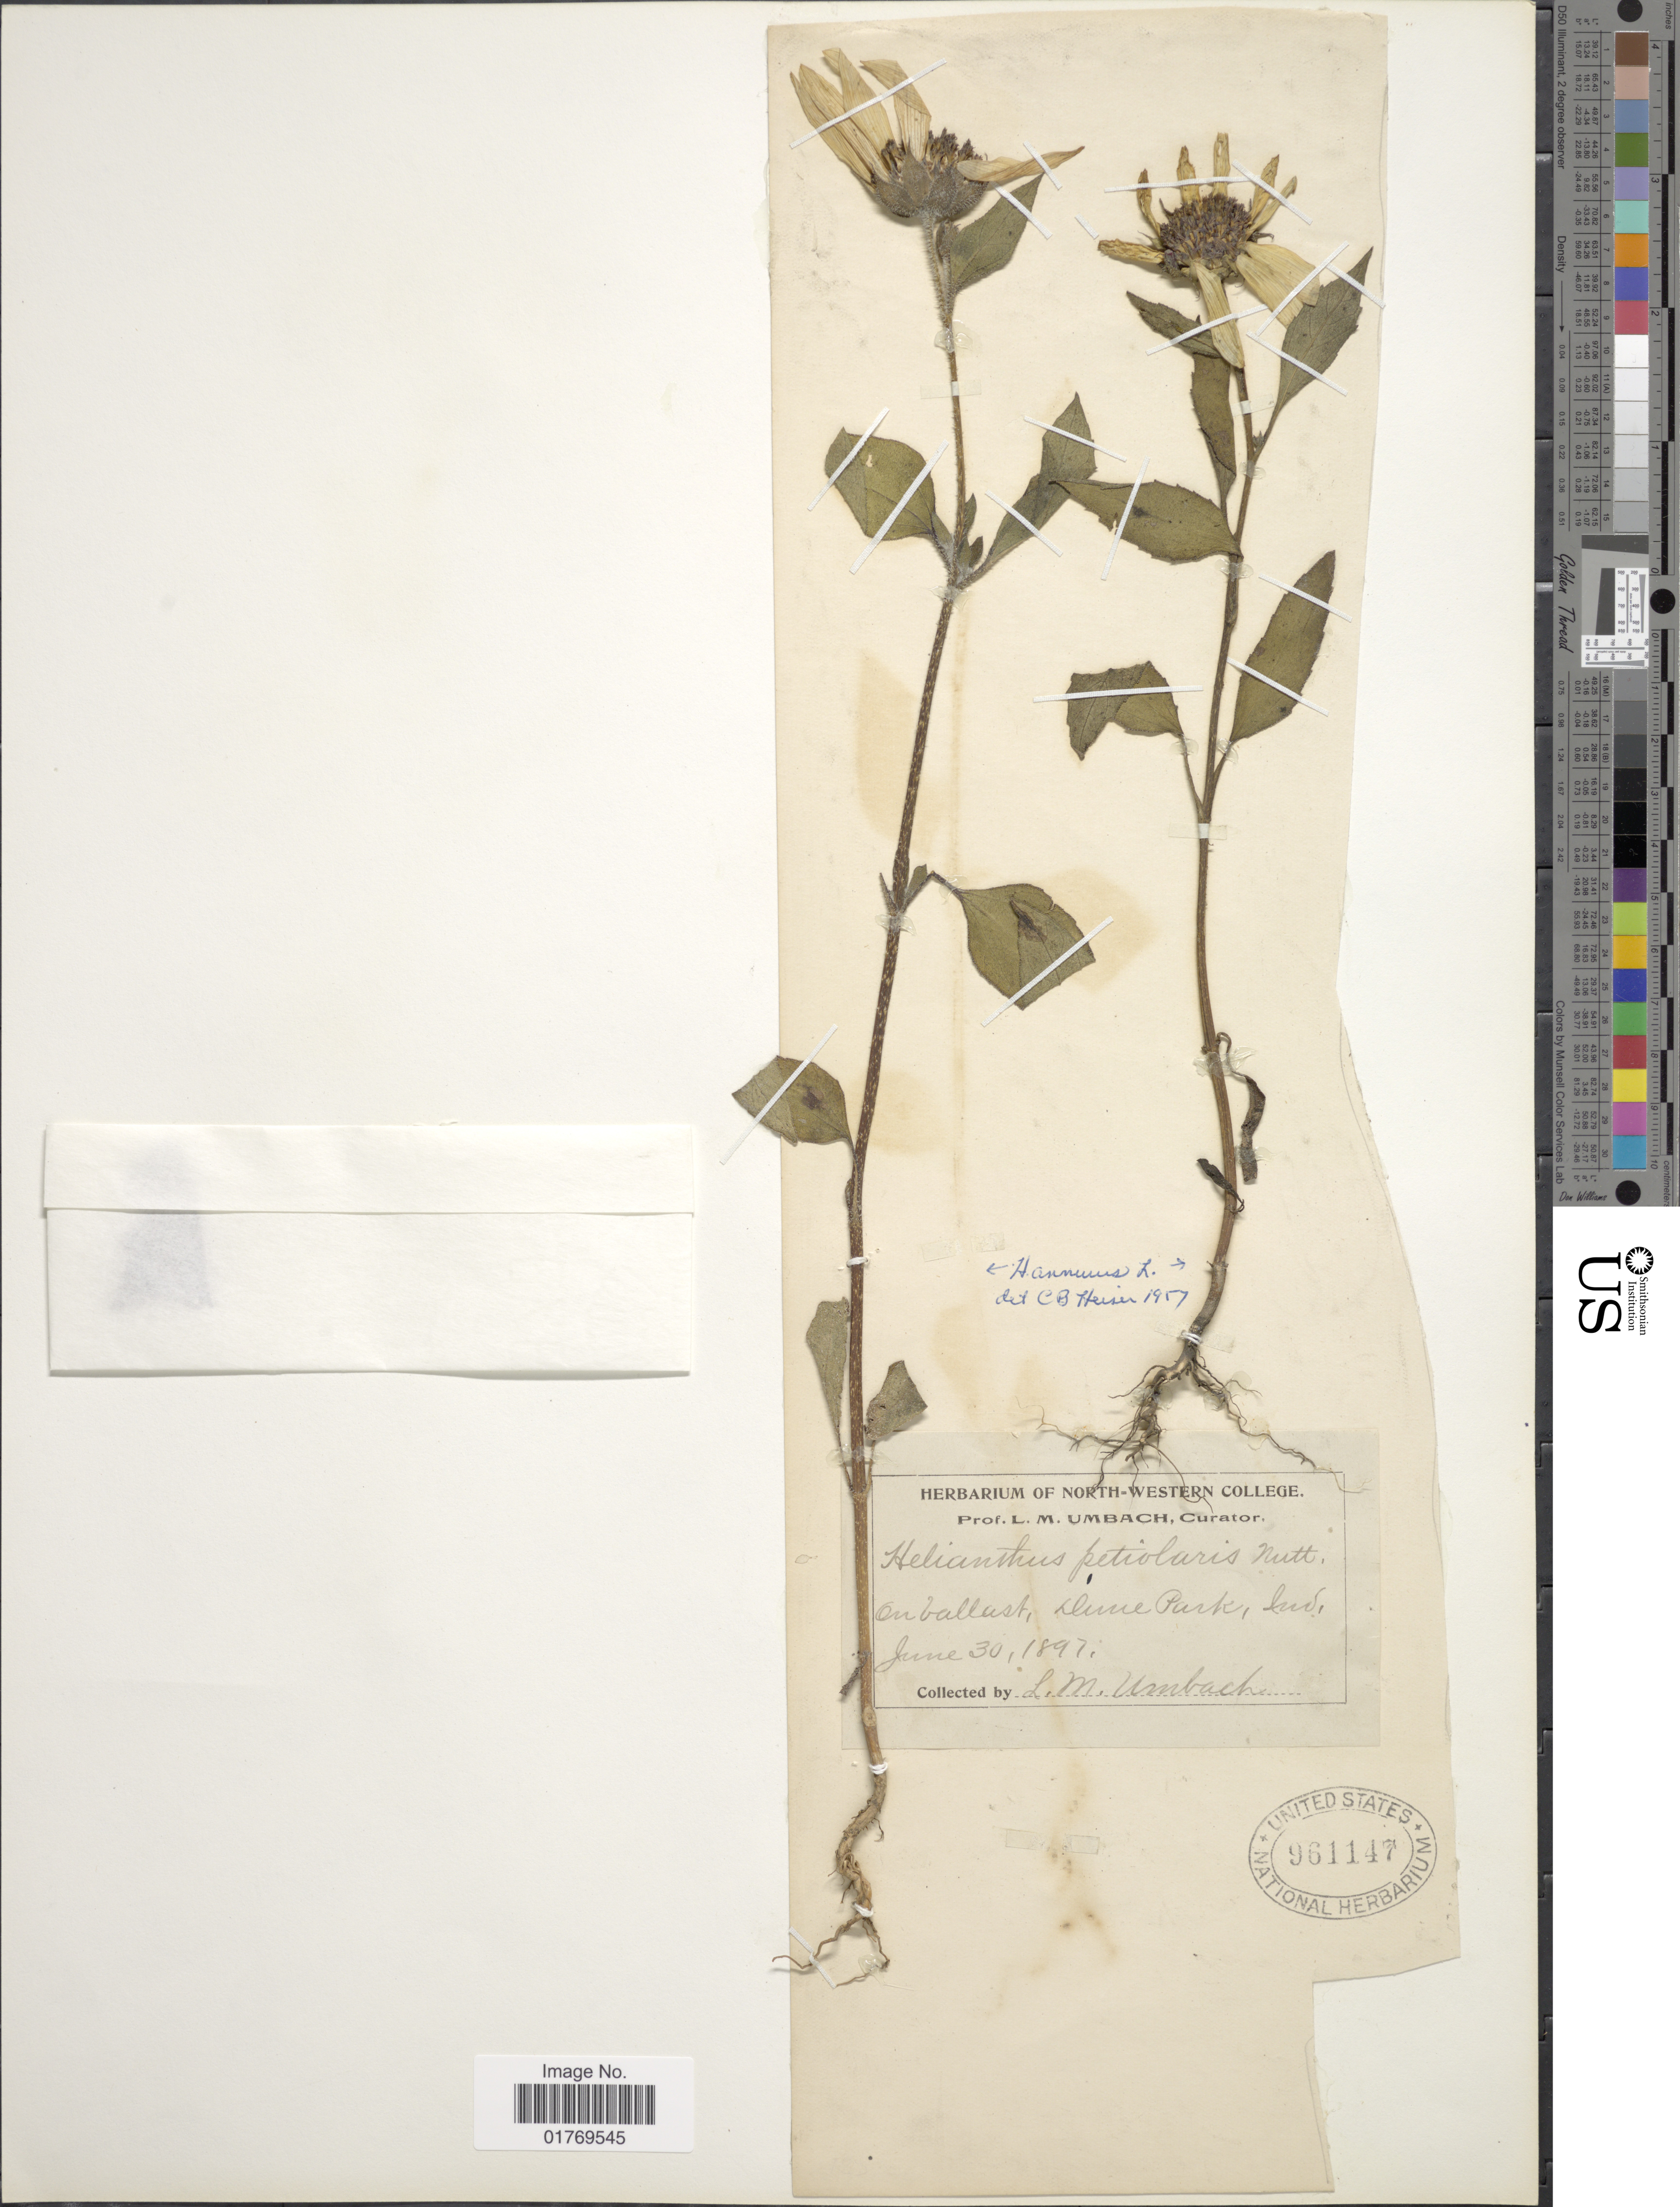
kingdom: Plantae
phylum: Tracheophyta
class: Magnoliopsida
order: Asterales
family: Asteraceae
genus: Helianthus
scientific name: Helianthus annuus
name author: L.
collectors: L. M. Umbach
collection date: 1897-06-30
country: United States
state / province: Indiana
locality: On ballast, Dune Park, Ind.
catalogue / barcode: US 961147